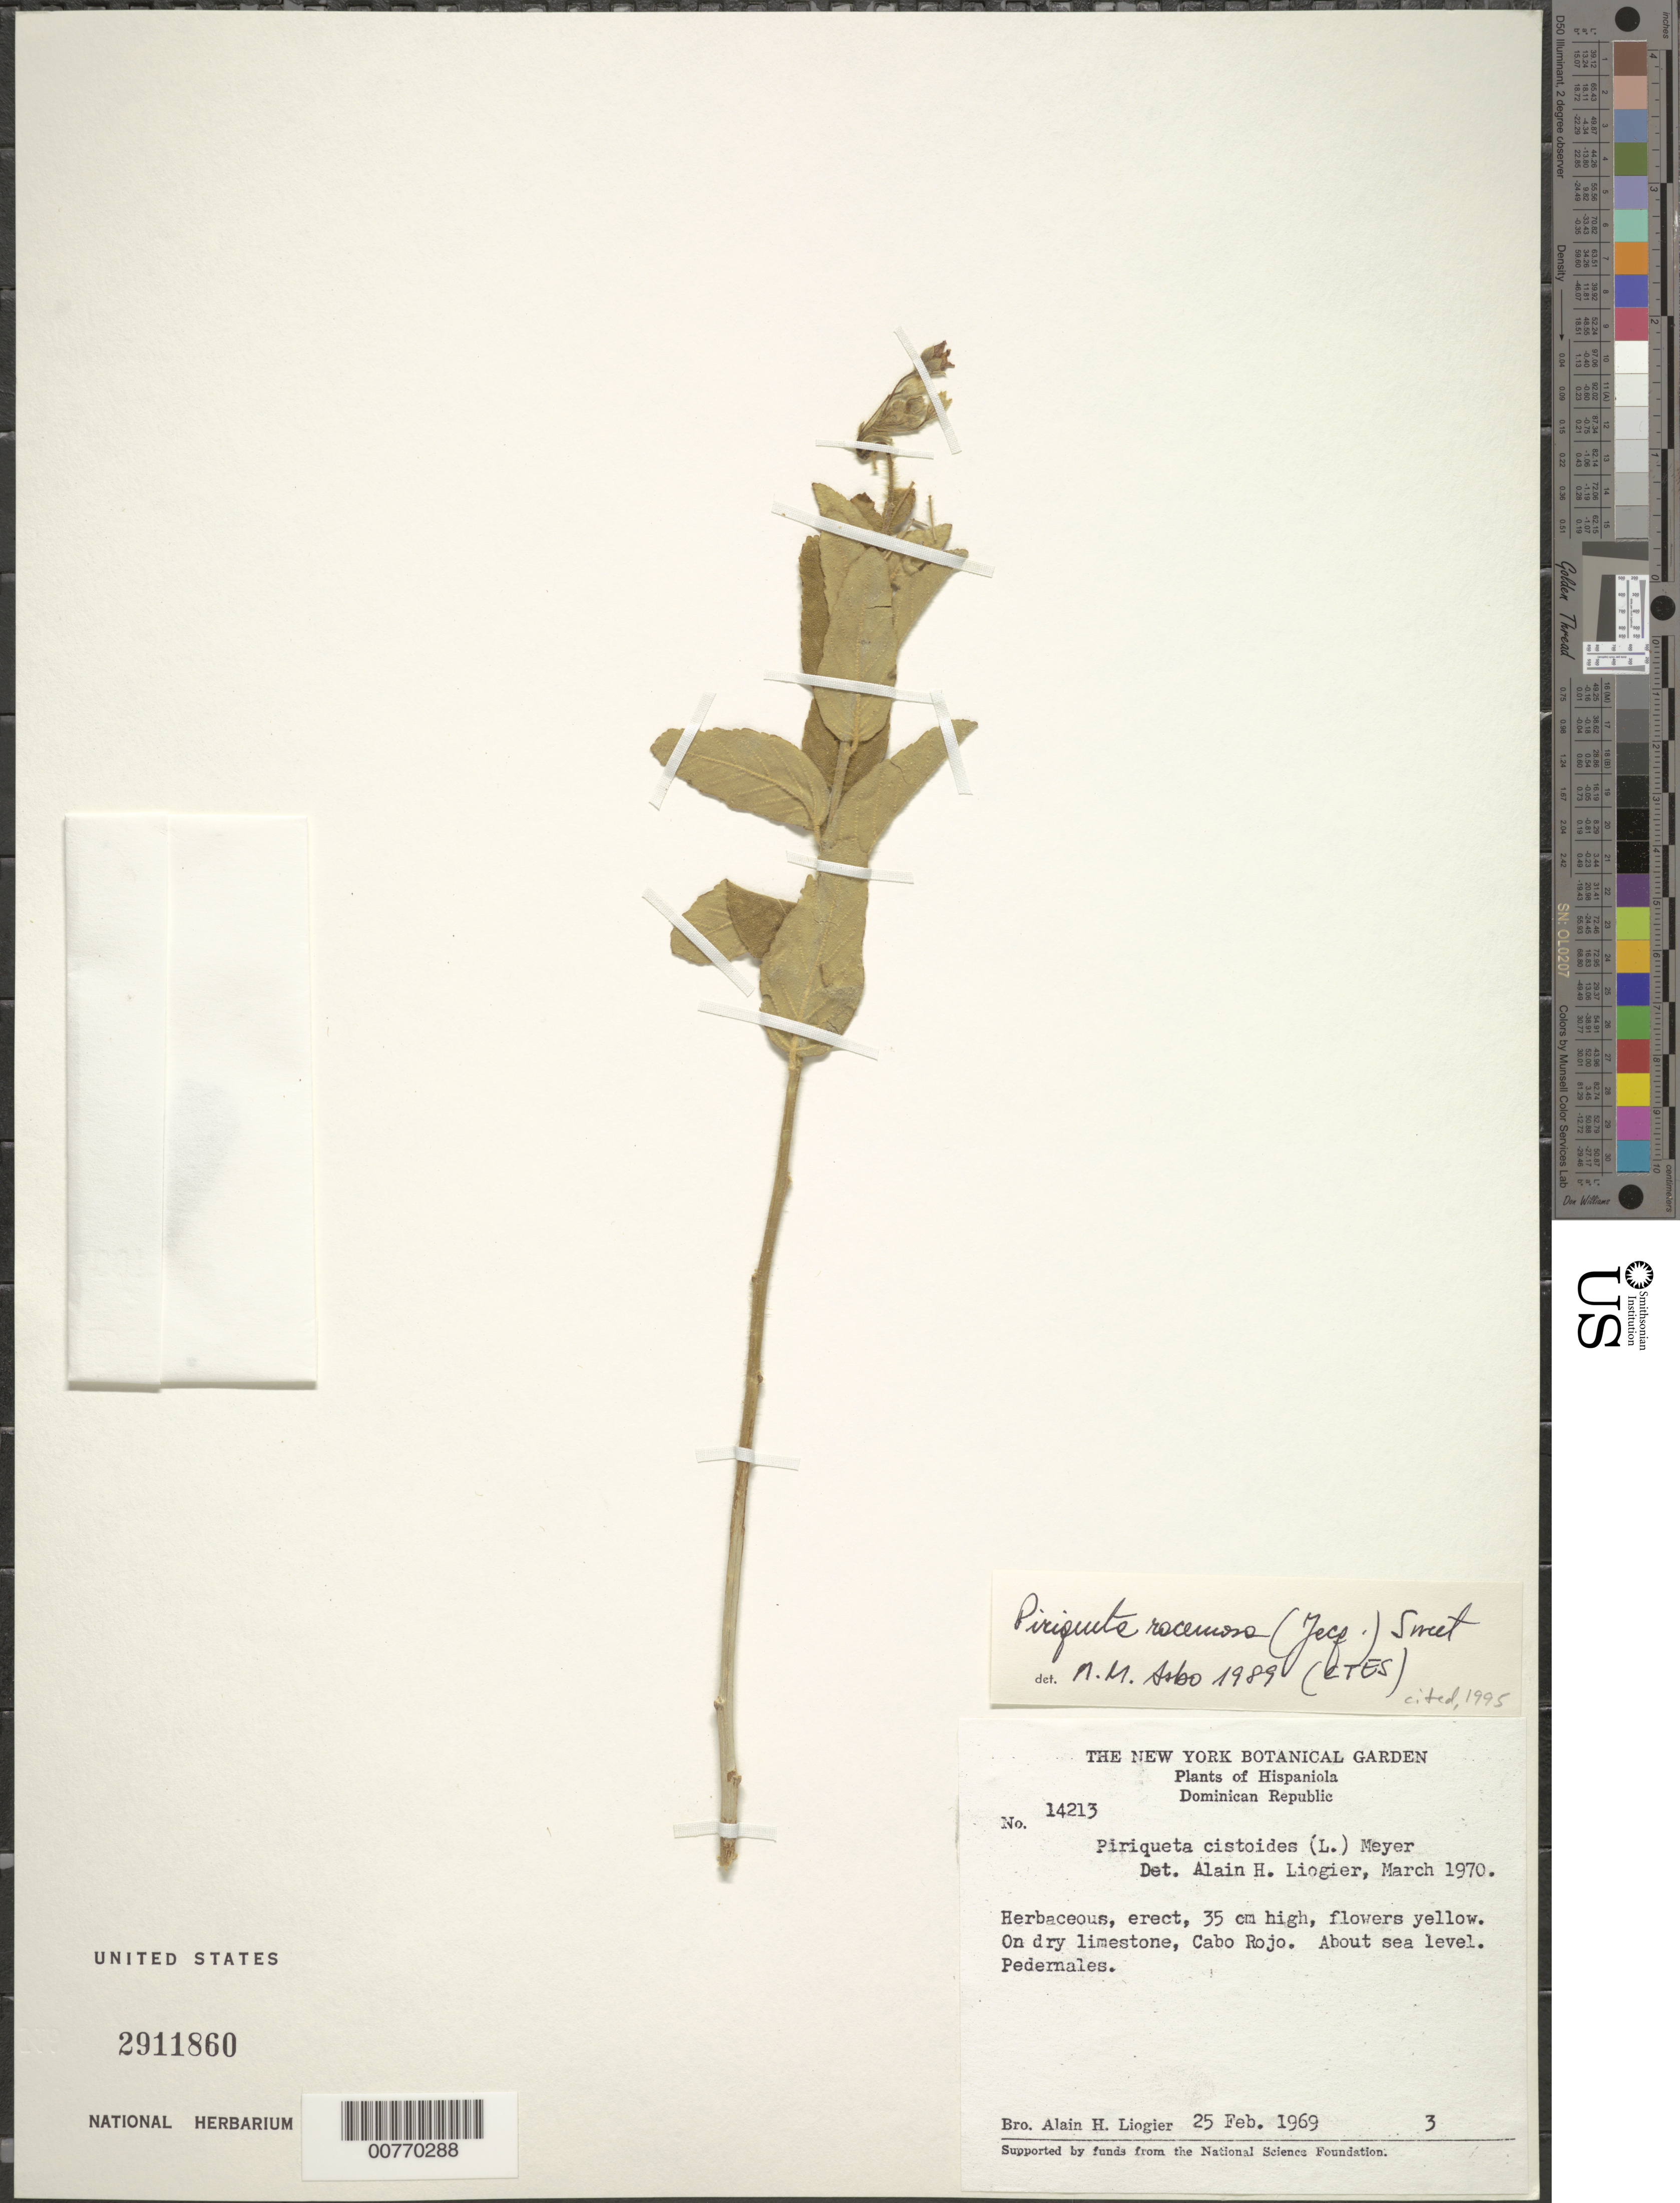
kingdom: Plantae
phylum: Tracheophyta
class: Magnoliopsida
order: Malpighiales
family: Turneraceae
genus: Piriqueta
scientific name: Piriqueta racemosa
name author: (Jacq.) Sweet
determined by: Arbo, M. M.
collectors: A. H. Liogier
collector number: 14213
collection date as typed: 25 Feb 1969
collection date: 1969-02-25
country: Dominican Republic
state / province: Pedernales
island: Hispaniola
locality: Cabo Rojo, about sea level.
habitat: Dry limestone.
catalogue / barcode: US 2911860